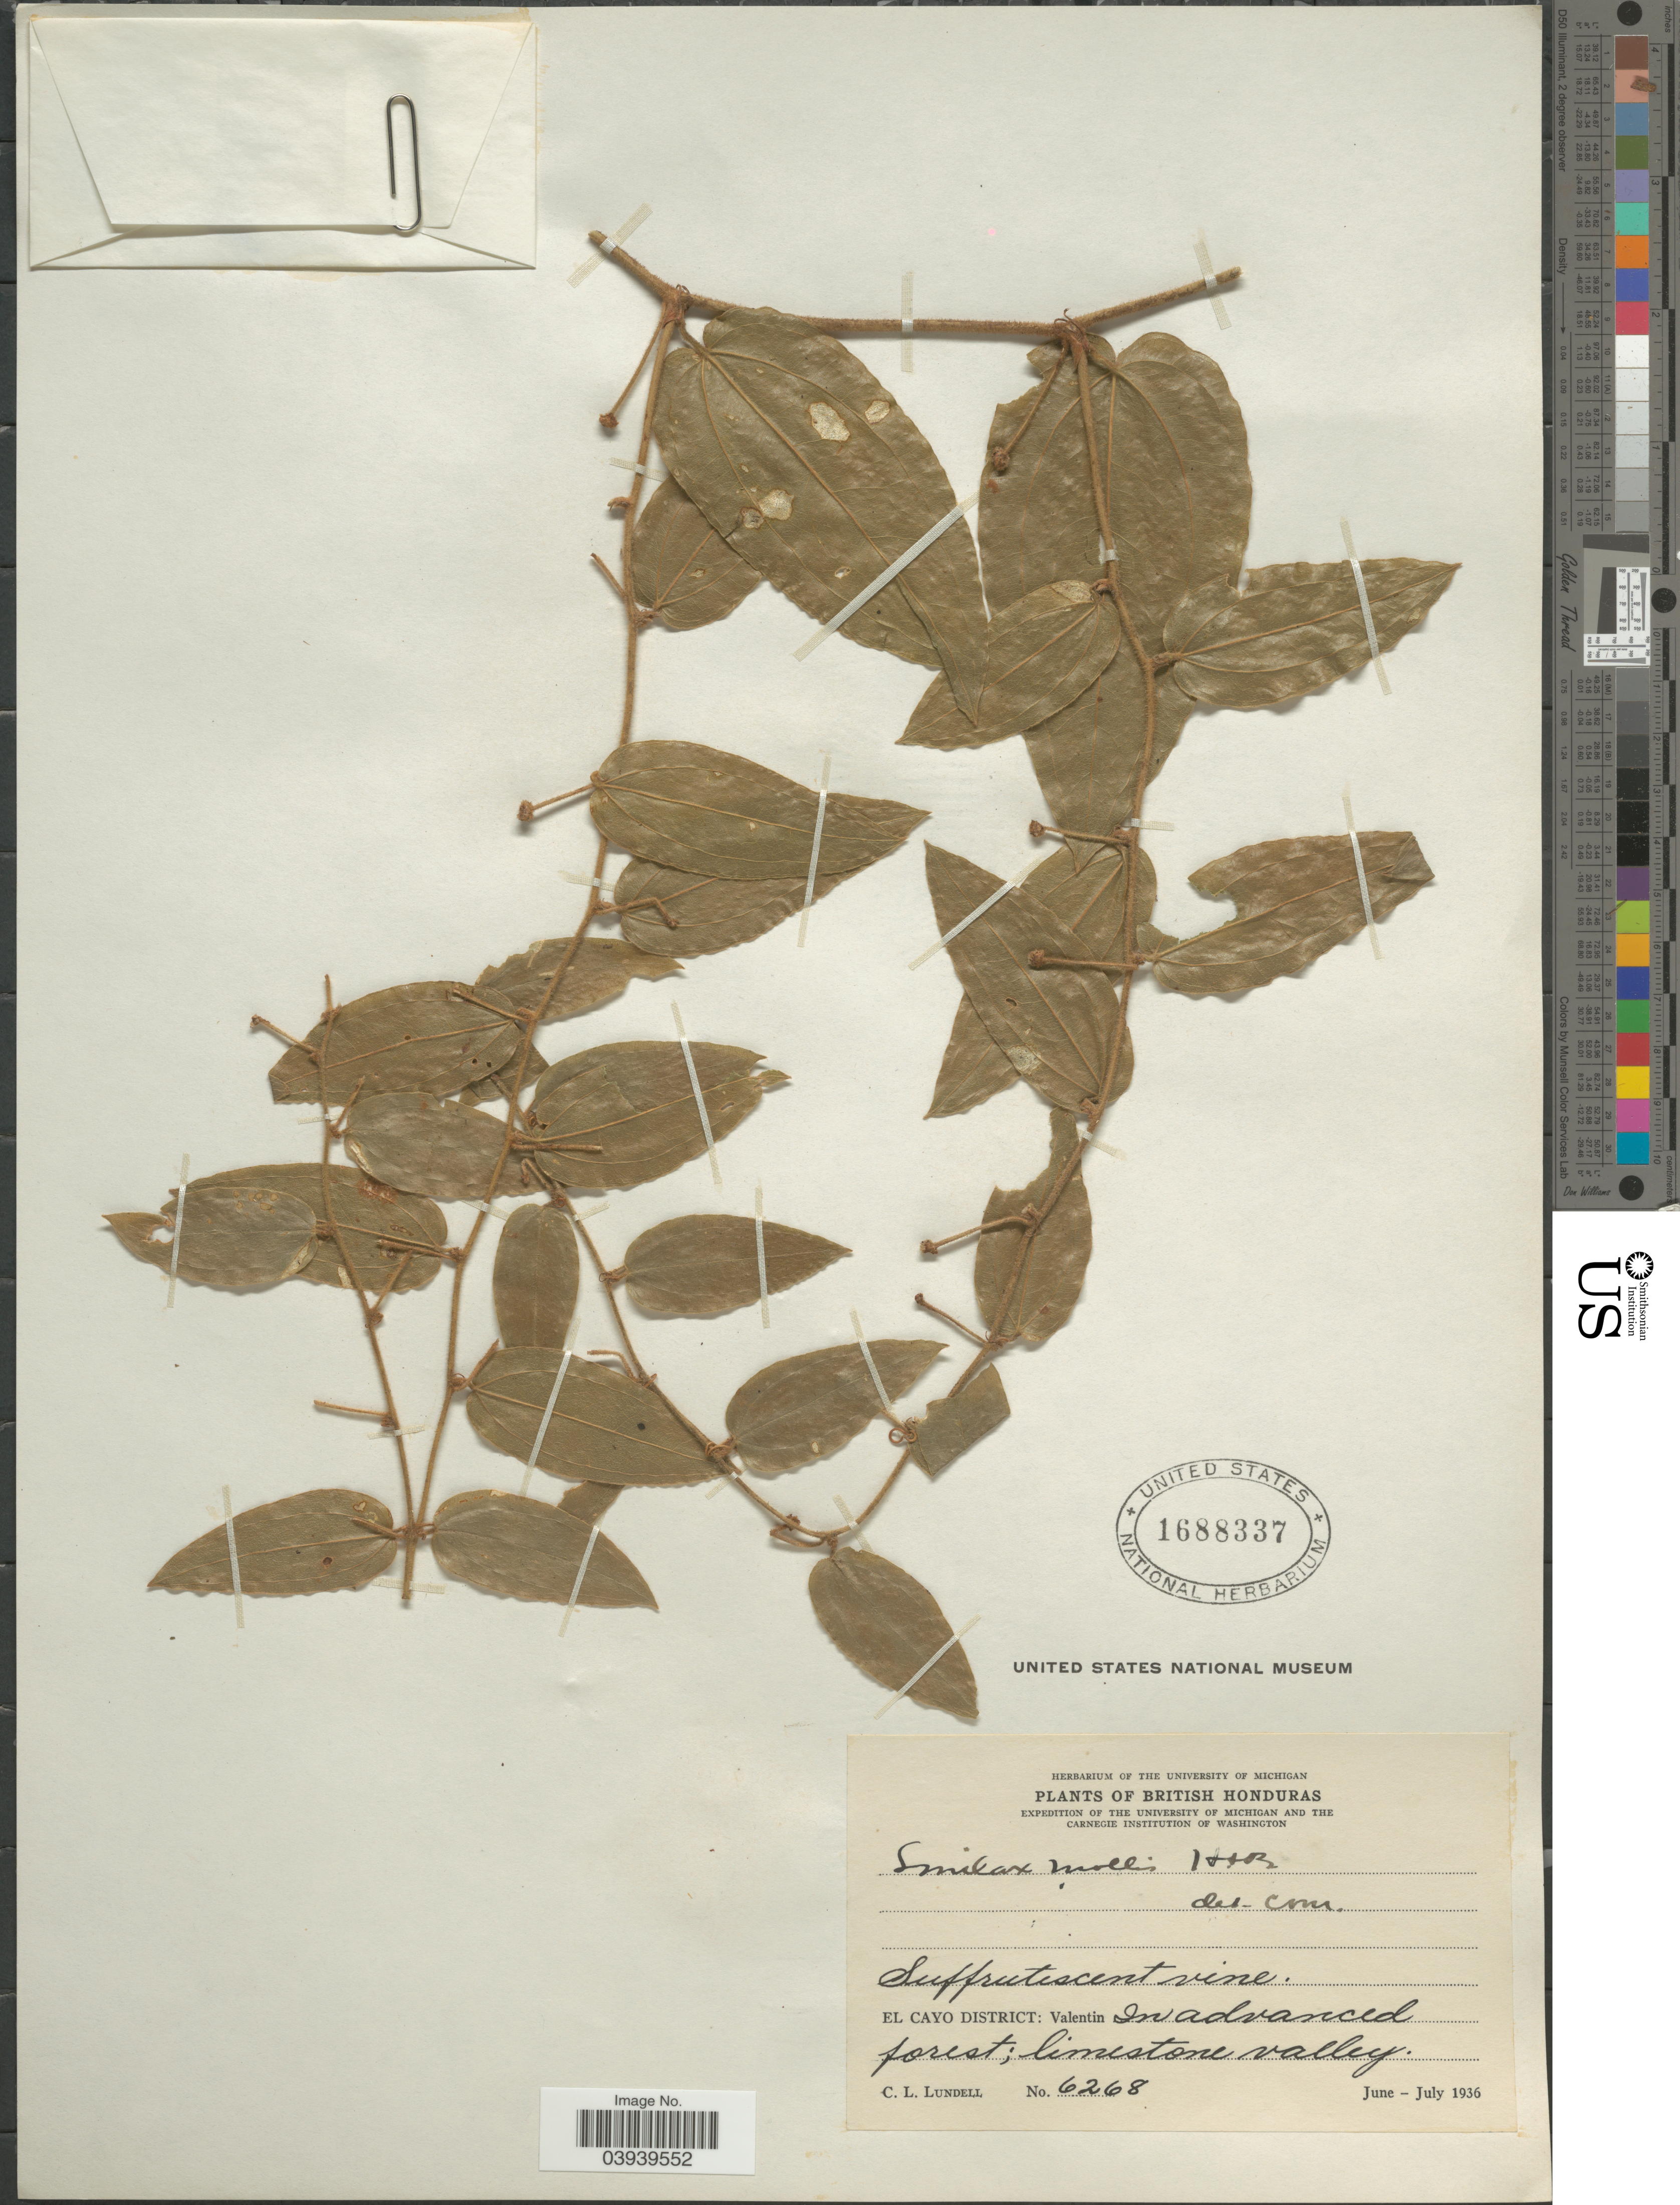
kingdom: Plantae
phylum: Tracheophyta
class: Liliopsida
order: Liliales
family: Smilacaceae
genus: Smilax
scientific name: Smilax mollis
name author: Humb. & Bonpl. ex Willd.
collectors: C. L. Lundell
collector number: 6268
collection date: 1936-06/1936-07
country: Belize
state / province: Cayo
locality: British Honduras. El Cayo District: Valentin. In advanced forest; limestone valley.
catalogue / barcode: US 1688337